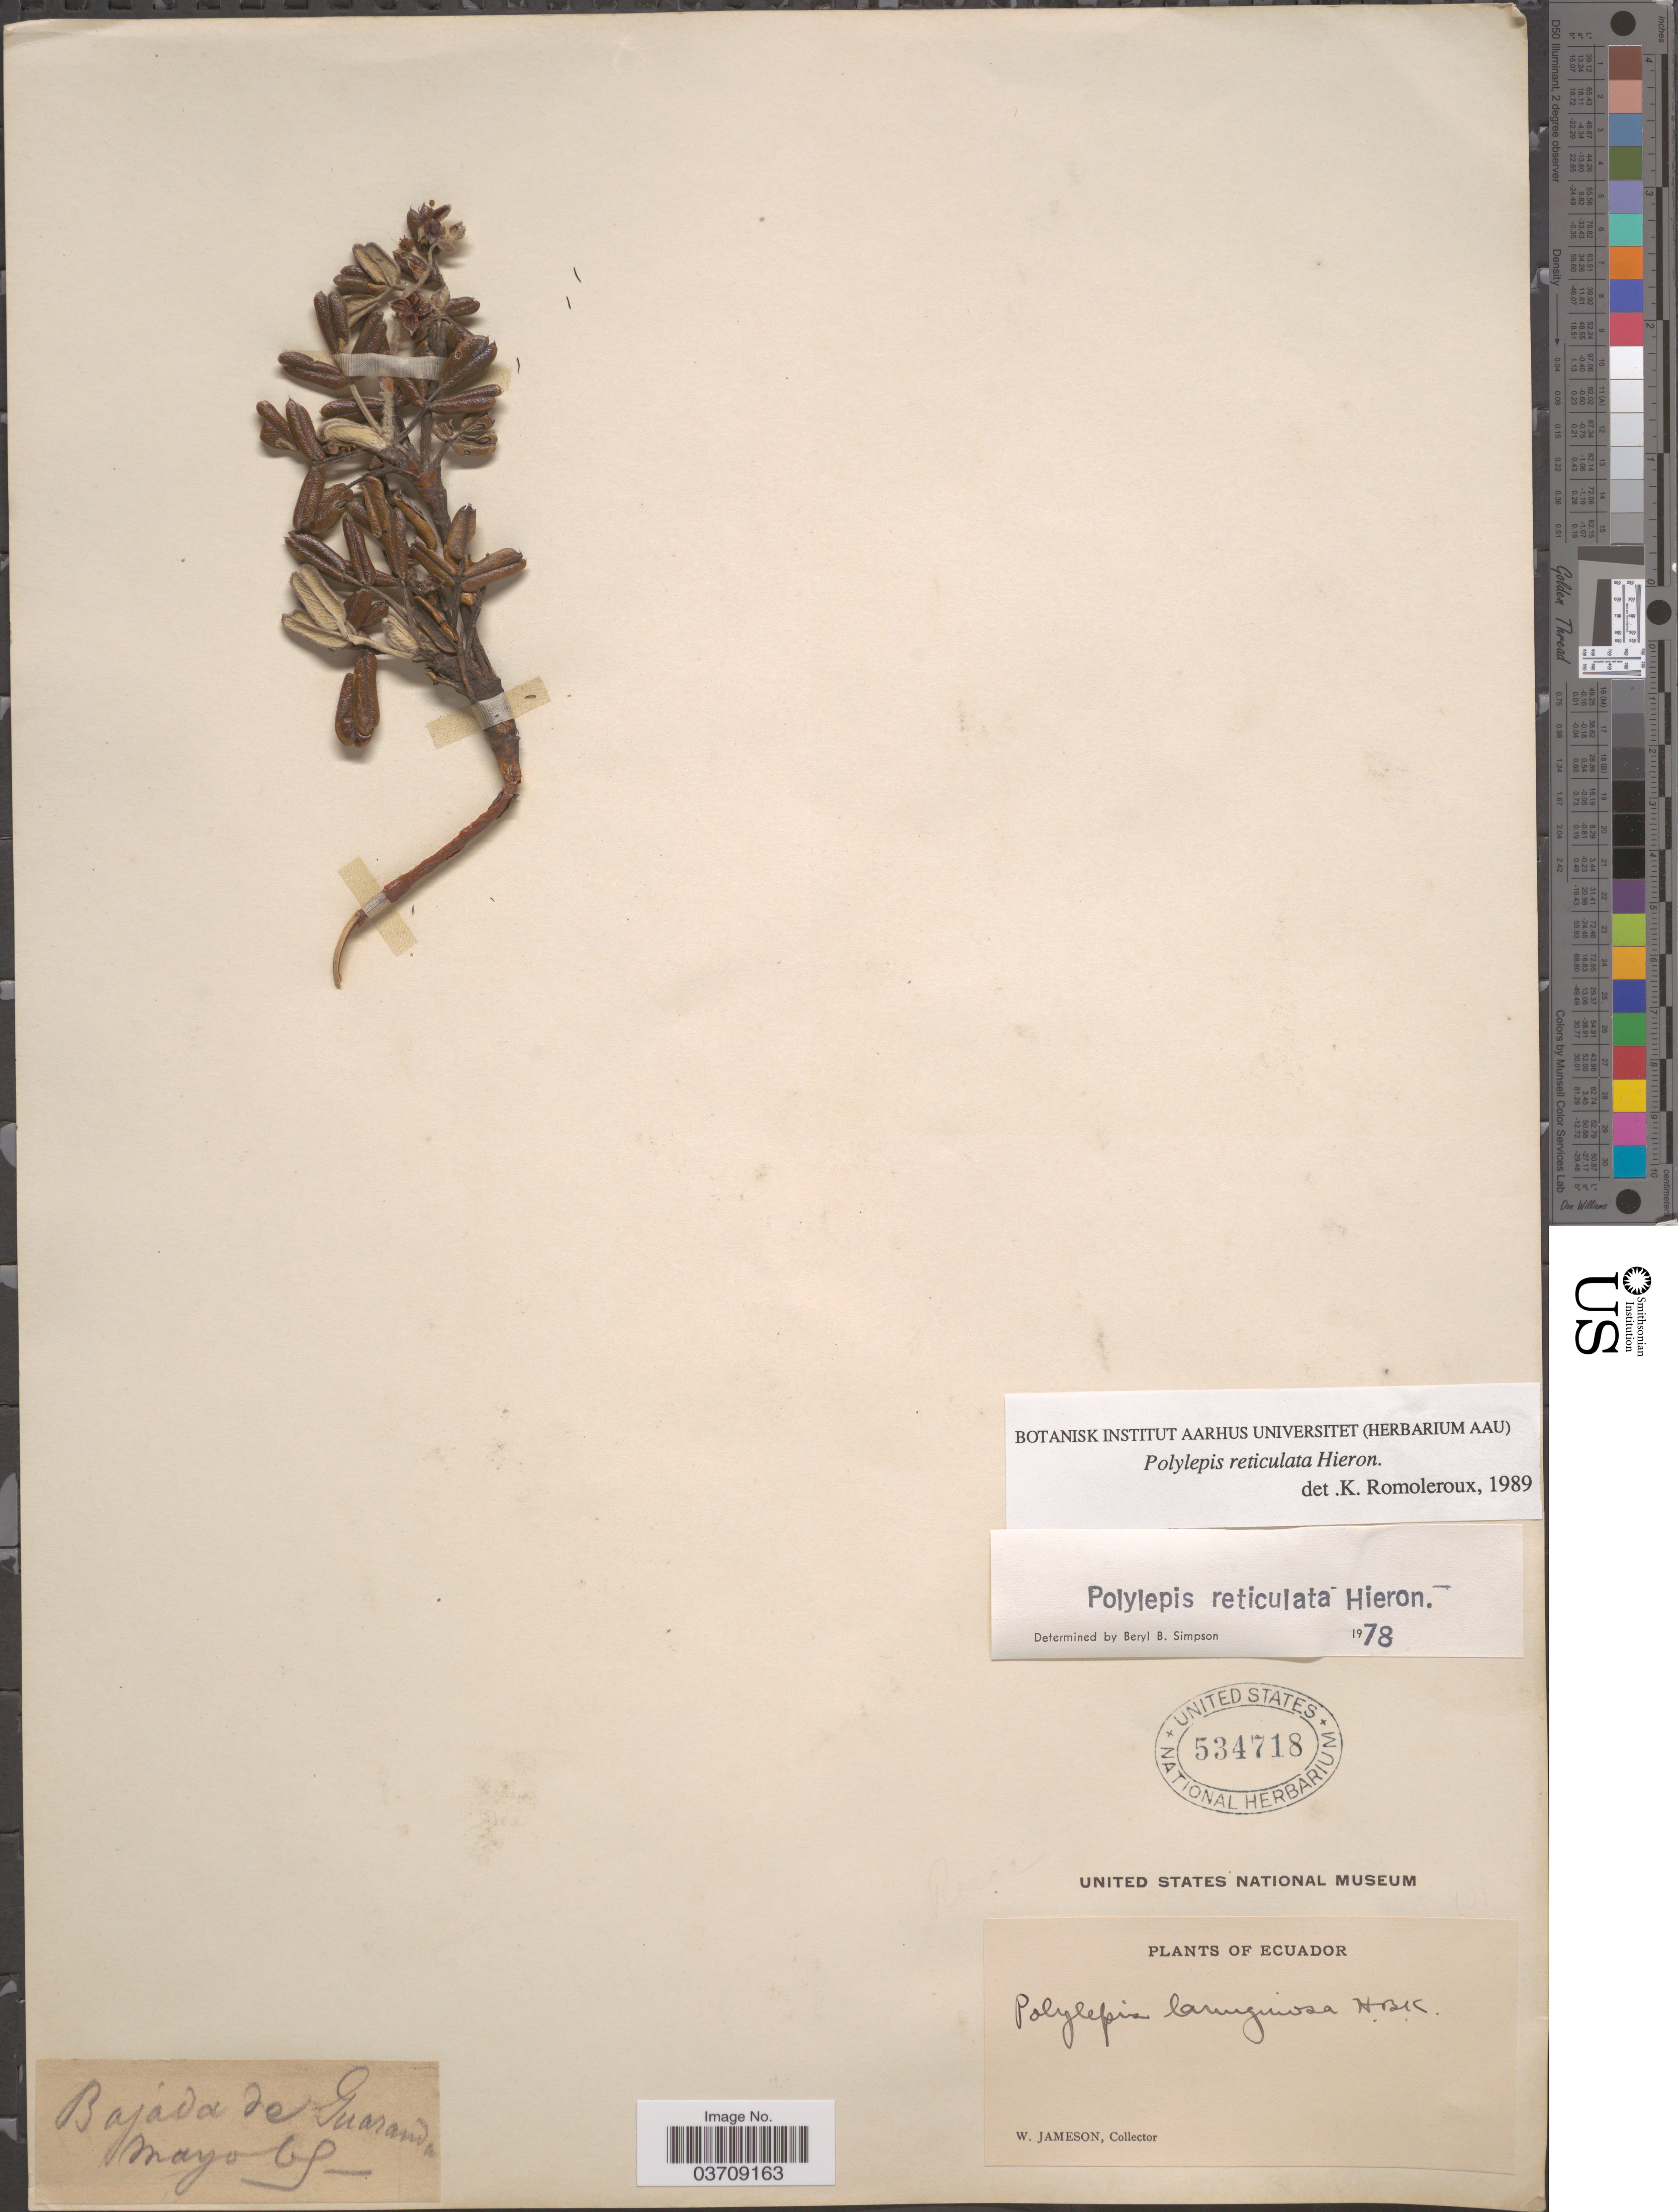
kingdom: Plantae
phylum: Tracheophyta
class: Magnoliopsida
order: Rosales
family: Rosaceae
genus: Polylepis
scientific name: Polylepis reticulata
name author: Hieron.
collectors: W. Jameson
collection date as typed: Transcribed d/m/y: /5/69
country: Ecuador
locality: Bajada de Guaranda.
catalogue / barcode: US 534718